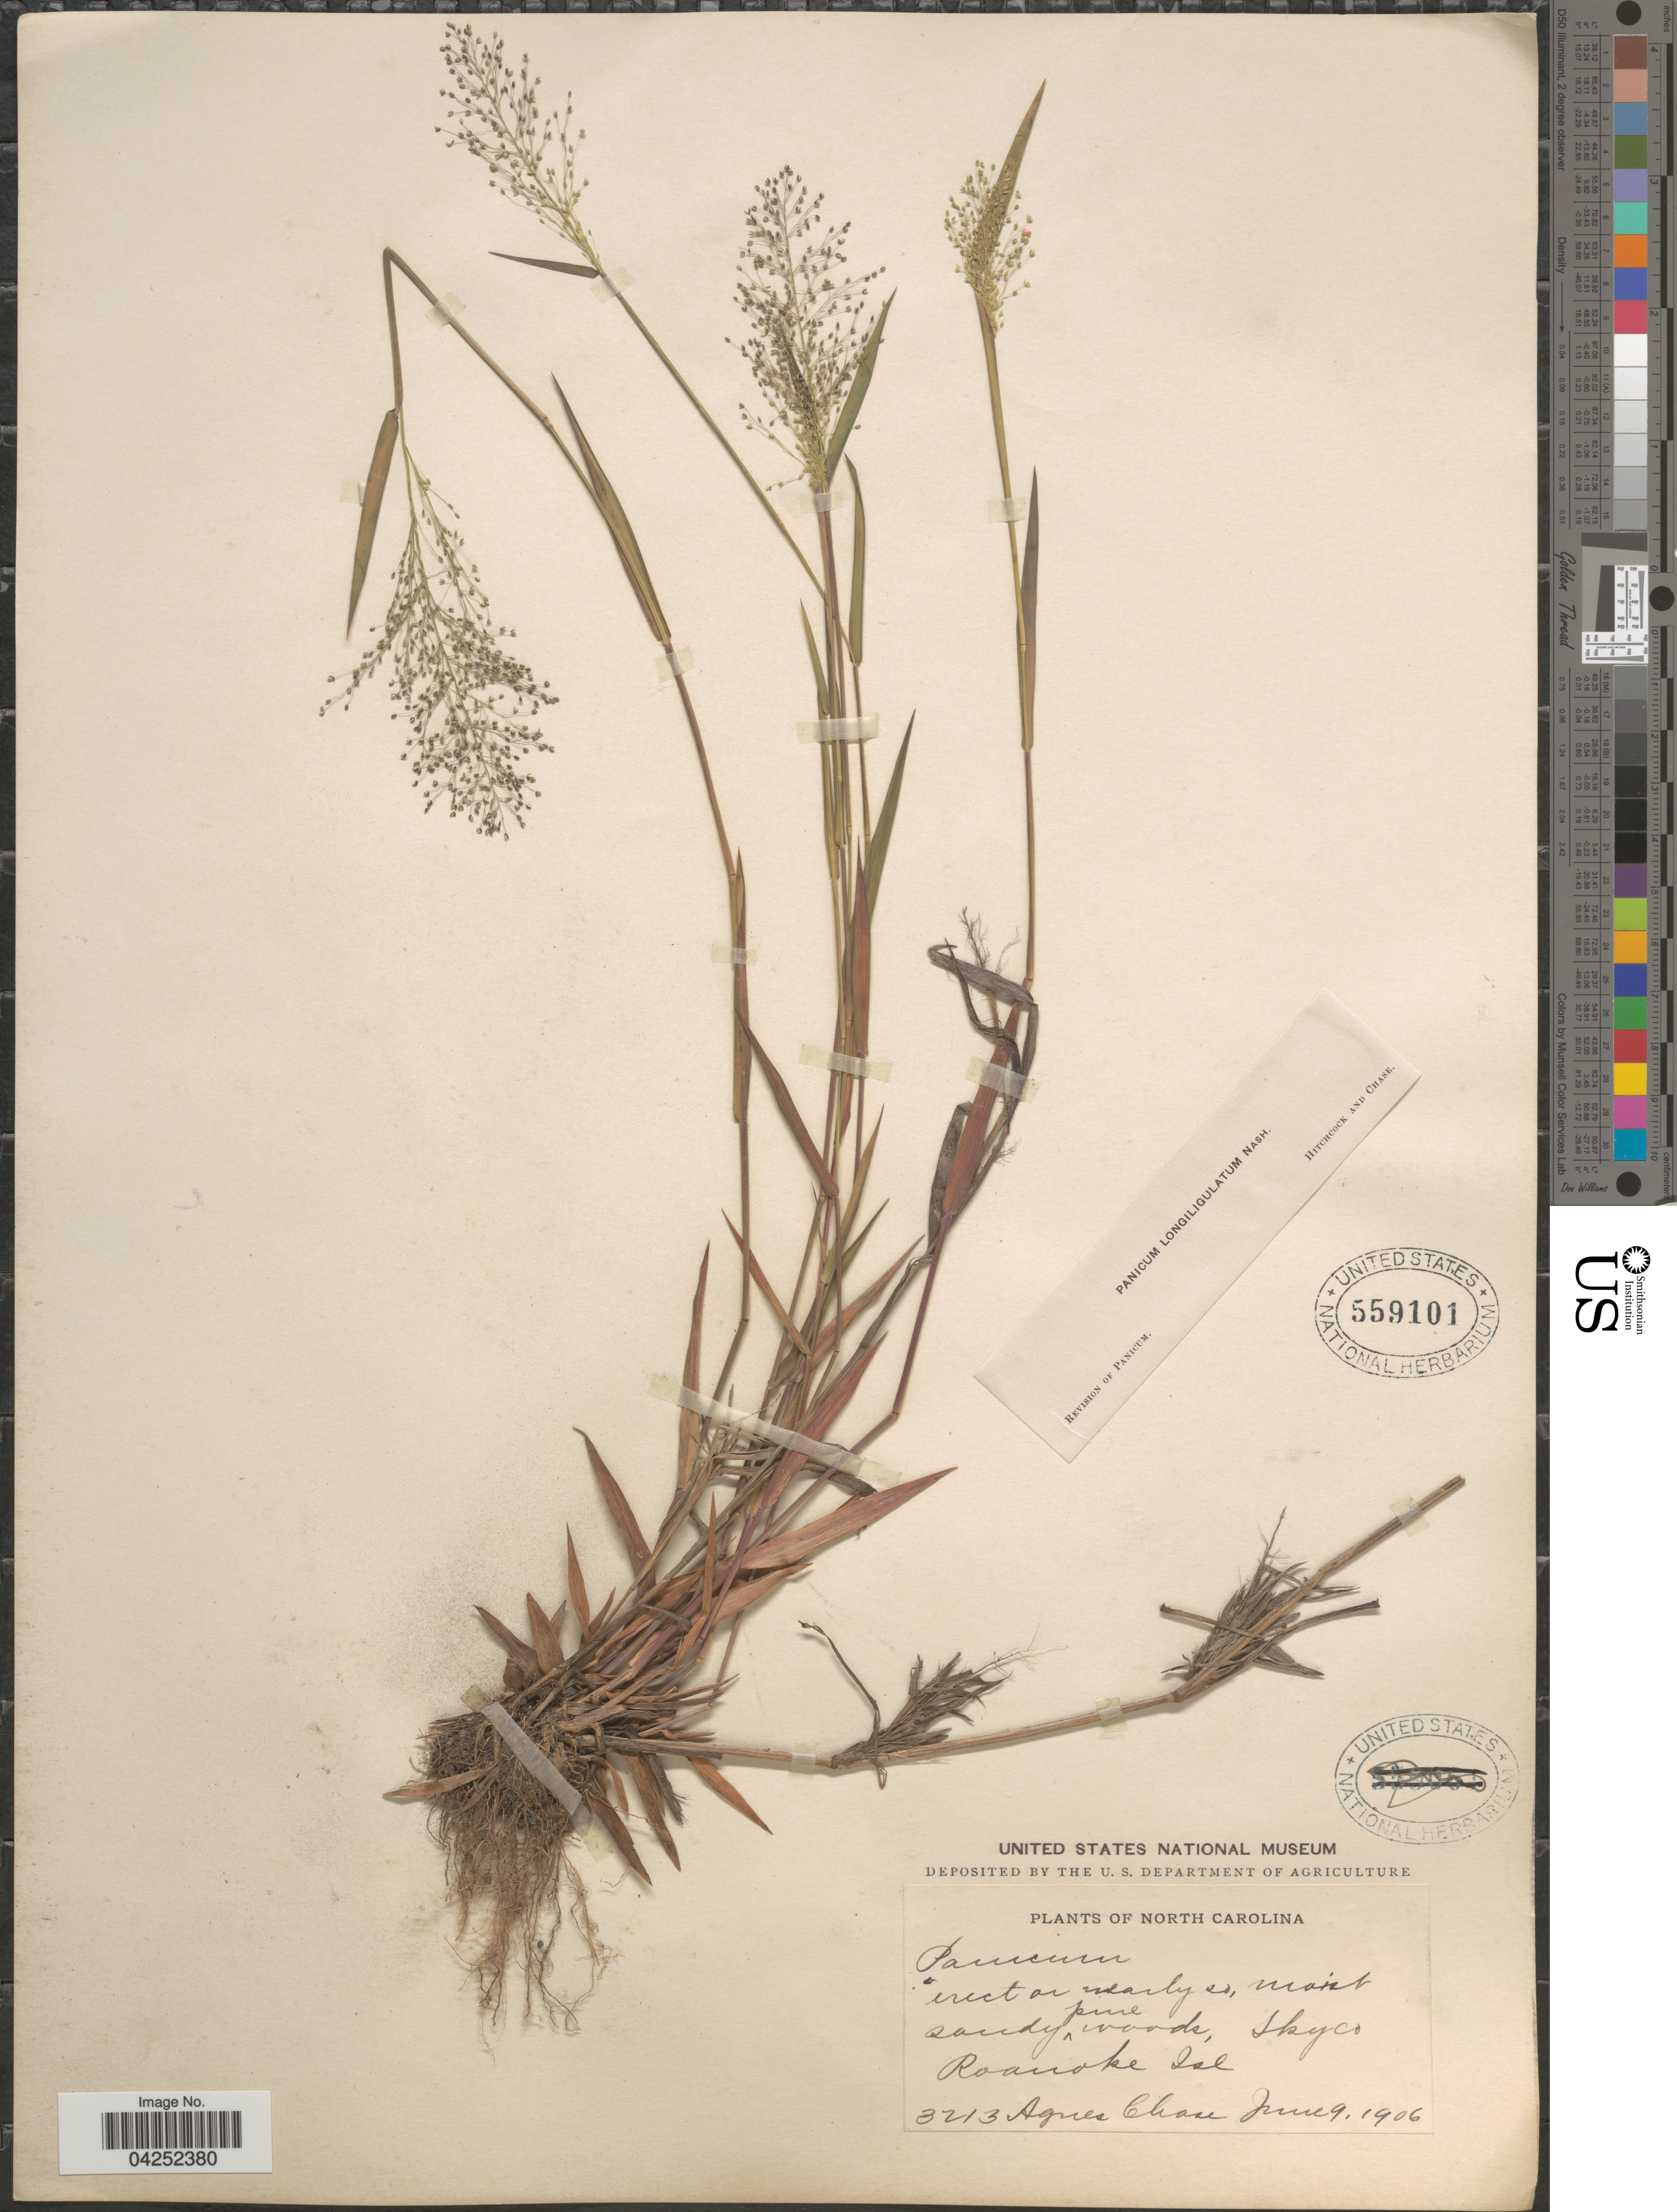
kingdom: Plantae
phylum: Tracheophyta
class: Liliopsida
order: Poales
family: Poaceae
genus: Dichanthelium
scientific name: Dichanthelium acuminatum var. longiligulatum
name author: (Nash) Gould & C.A. Clark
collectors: A. Chase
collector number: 3213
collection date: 1906-06-09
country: United States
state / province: North Carolina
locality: Skyco Roanoke Isl.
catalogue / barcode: US 559101